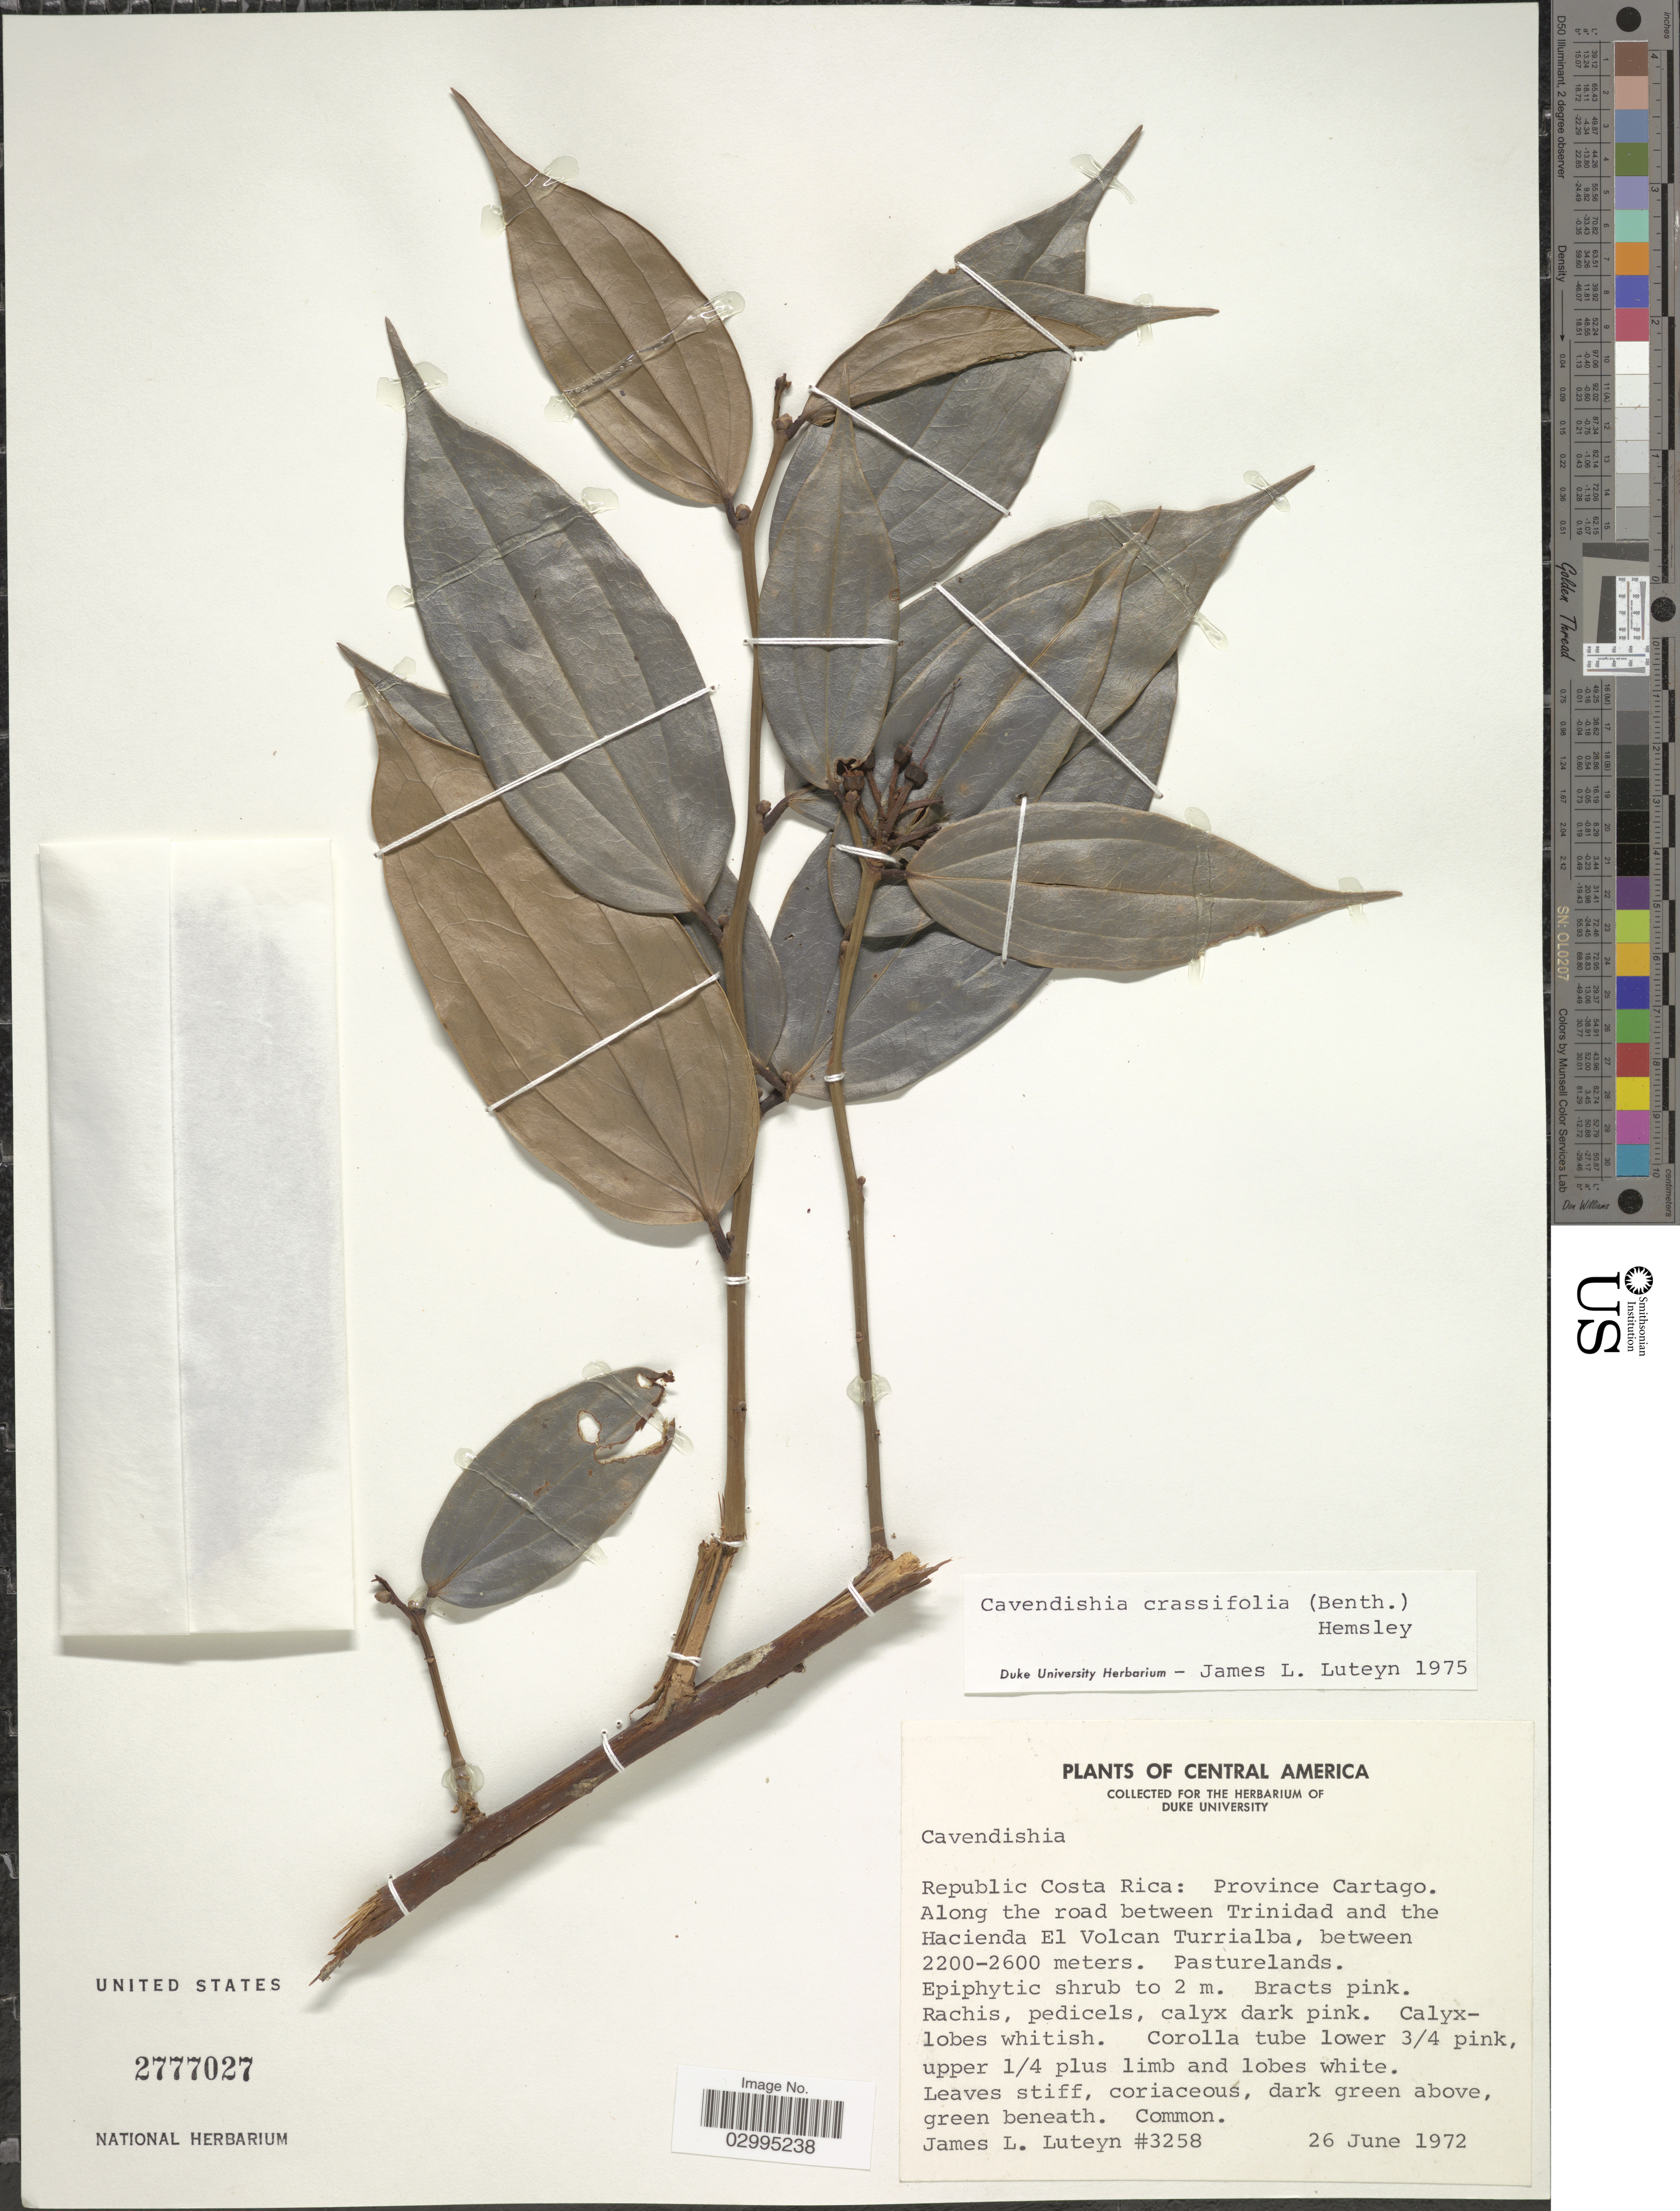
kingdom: Plantae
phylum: Tracheophyta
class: Magnoliopsida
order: Ericales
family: Ericaceae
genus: Cavendishia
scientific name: Cavendishia crassifolia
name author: (Benth.) Hemsl.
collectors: J. L. Luteyn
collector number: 3258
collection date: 1972-06-26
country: Costa Rica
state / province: Cartago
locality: Along the road between Trinidad and the Hacienda El Volcan Turrialba.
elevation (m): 2200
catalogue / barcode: US 2777027